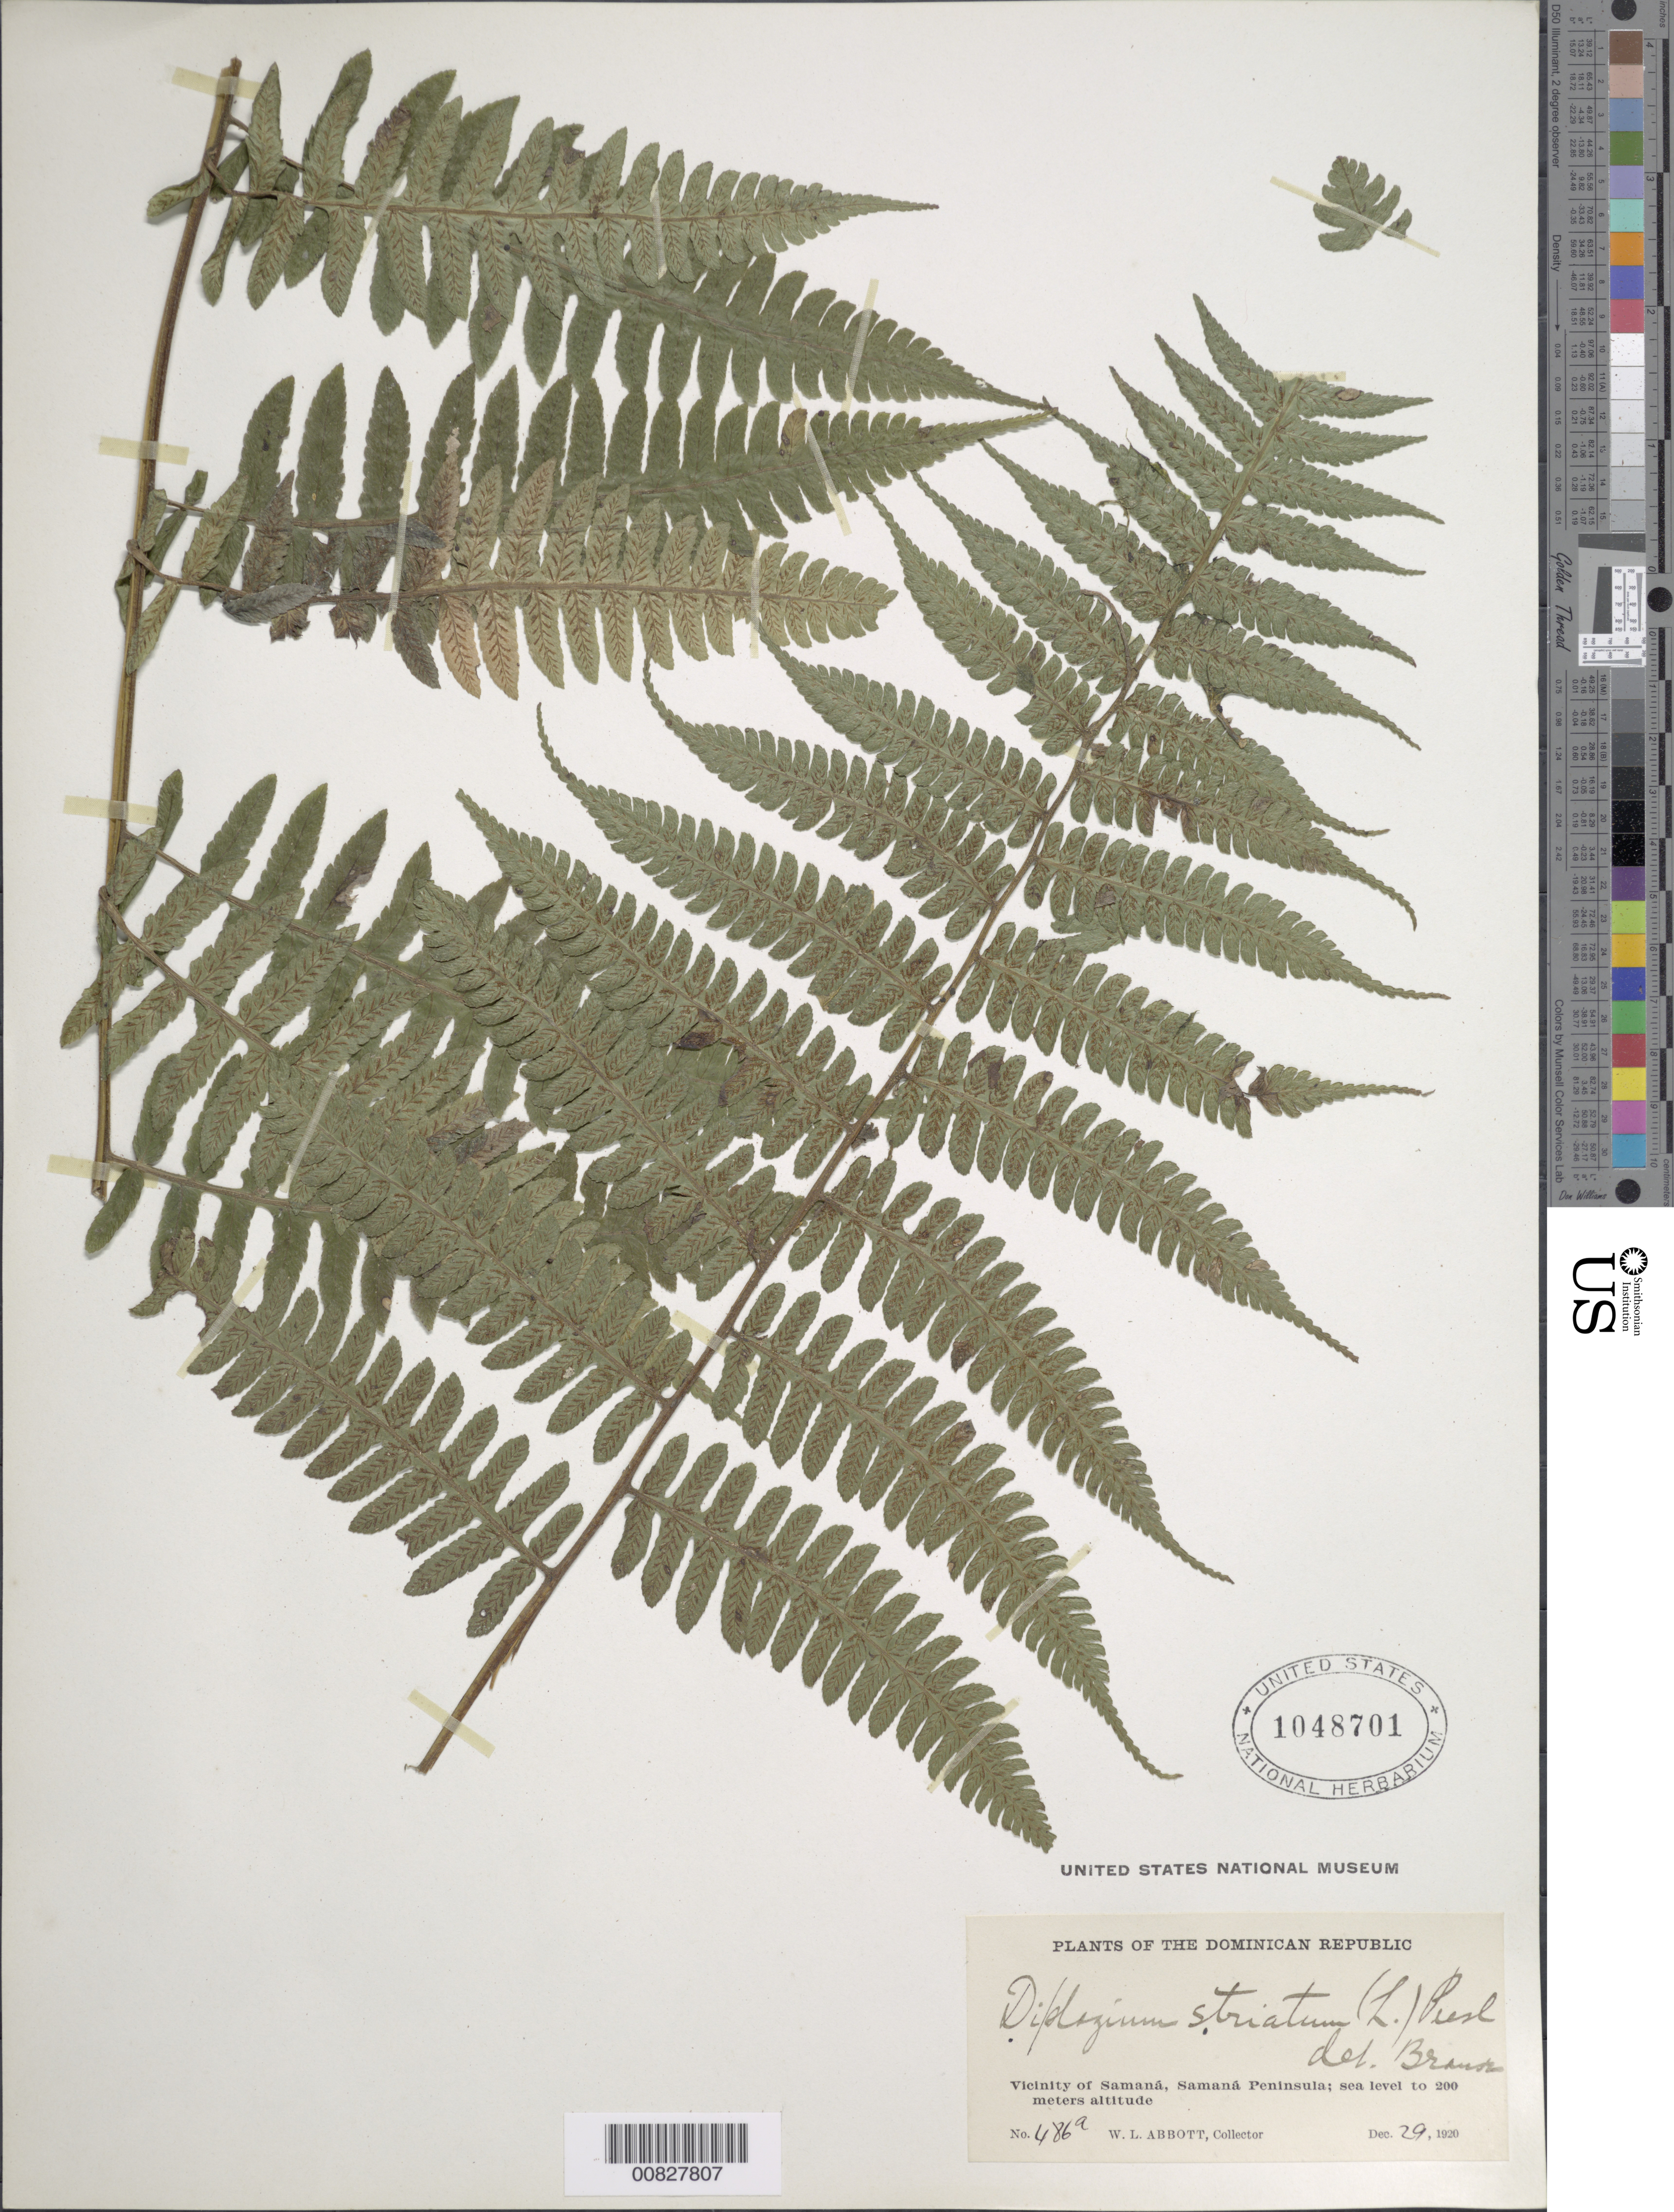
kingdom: Plantae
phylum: Tracheophyta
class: Polypodiopsida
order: Polypodiales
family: Athyriaceae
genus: Diplazium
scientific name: Diplazium striatum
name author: (L.) C. Presl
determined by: Brause, G. G. W.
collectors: W. L. Abbott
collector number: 486a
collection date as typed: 29 Dec 1920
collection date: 1920-12-29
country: Dominican Republic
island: Hispaniola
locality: Samaná vicinity, Samaná Peninsula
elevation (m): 0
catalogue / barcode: US 1048701